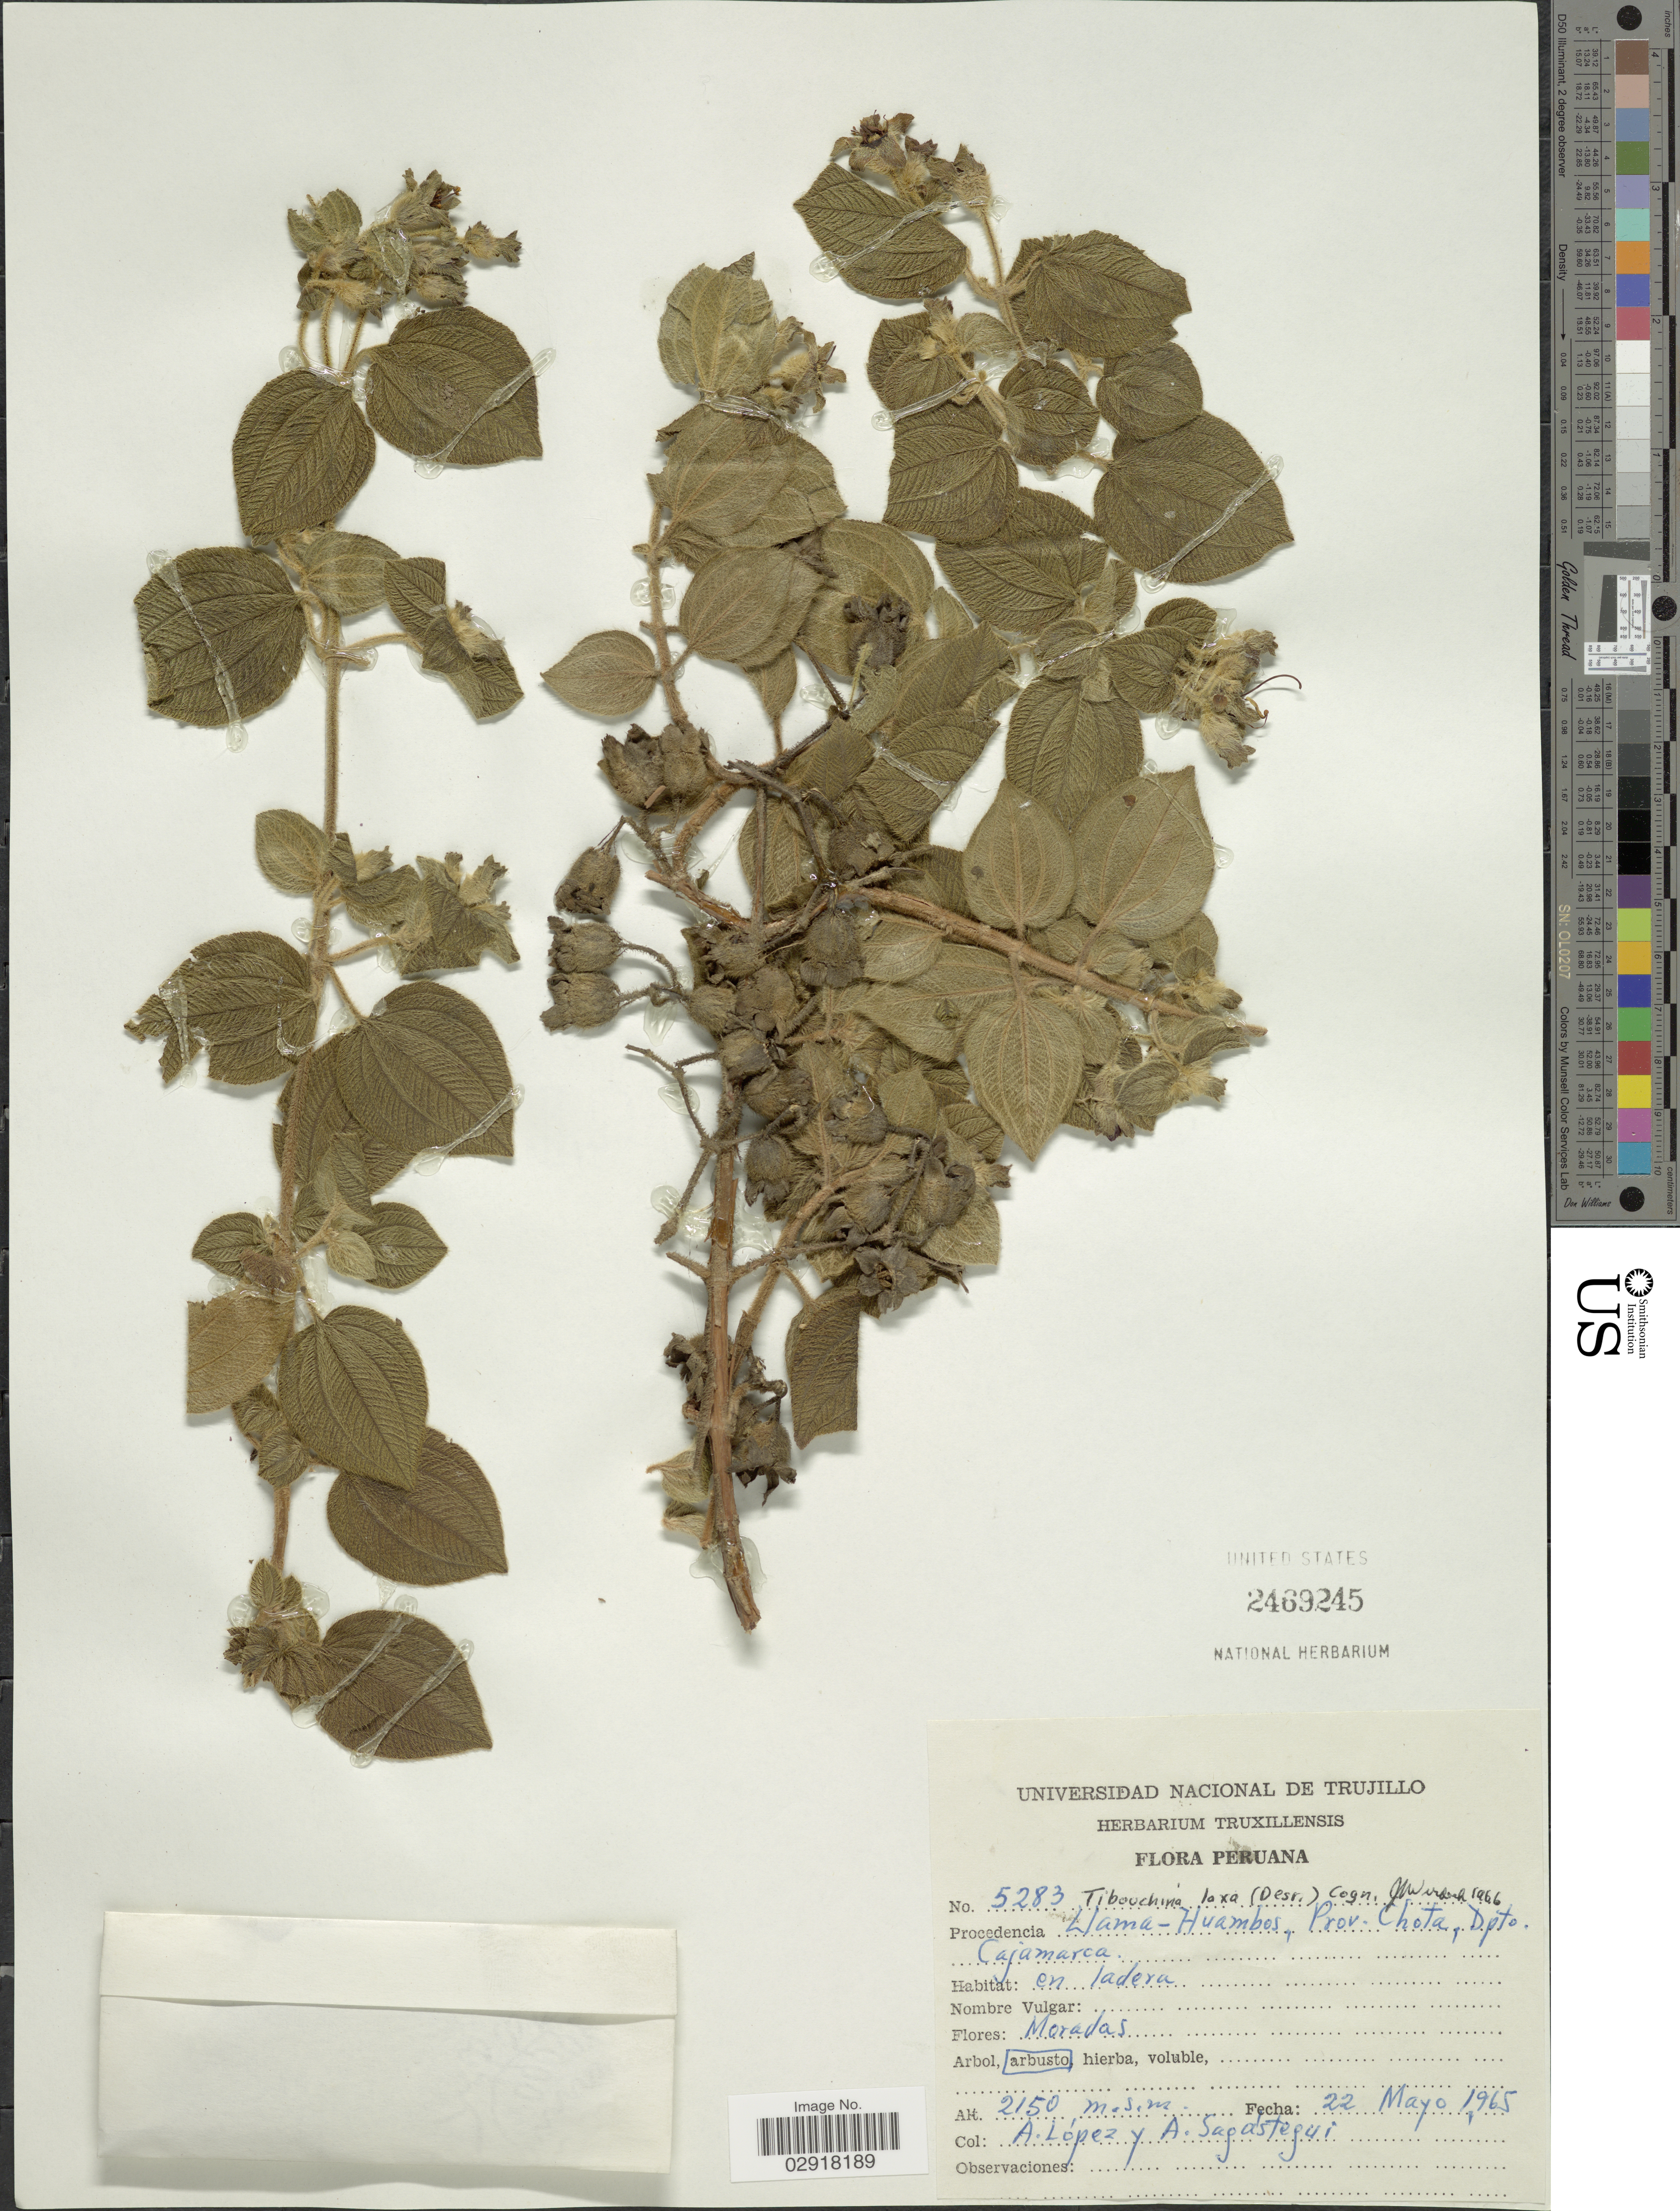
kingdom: Plantae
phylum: Tracheophyta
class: Magnoliopsida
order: Myrtales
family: Melastomataceae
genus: Chaetogastra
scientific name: Chaetogastra laxa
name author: (Desr.) P.J.F. Guim. & Michelang.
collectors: A. López & A. Sagastegui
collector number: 5283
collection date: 1965-05-22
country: Peru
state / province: Cajamarca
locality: Llama-Huambos, Prov. Chota, Dpto. Cajamarca.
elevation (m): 2150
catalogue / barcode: US 2469245